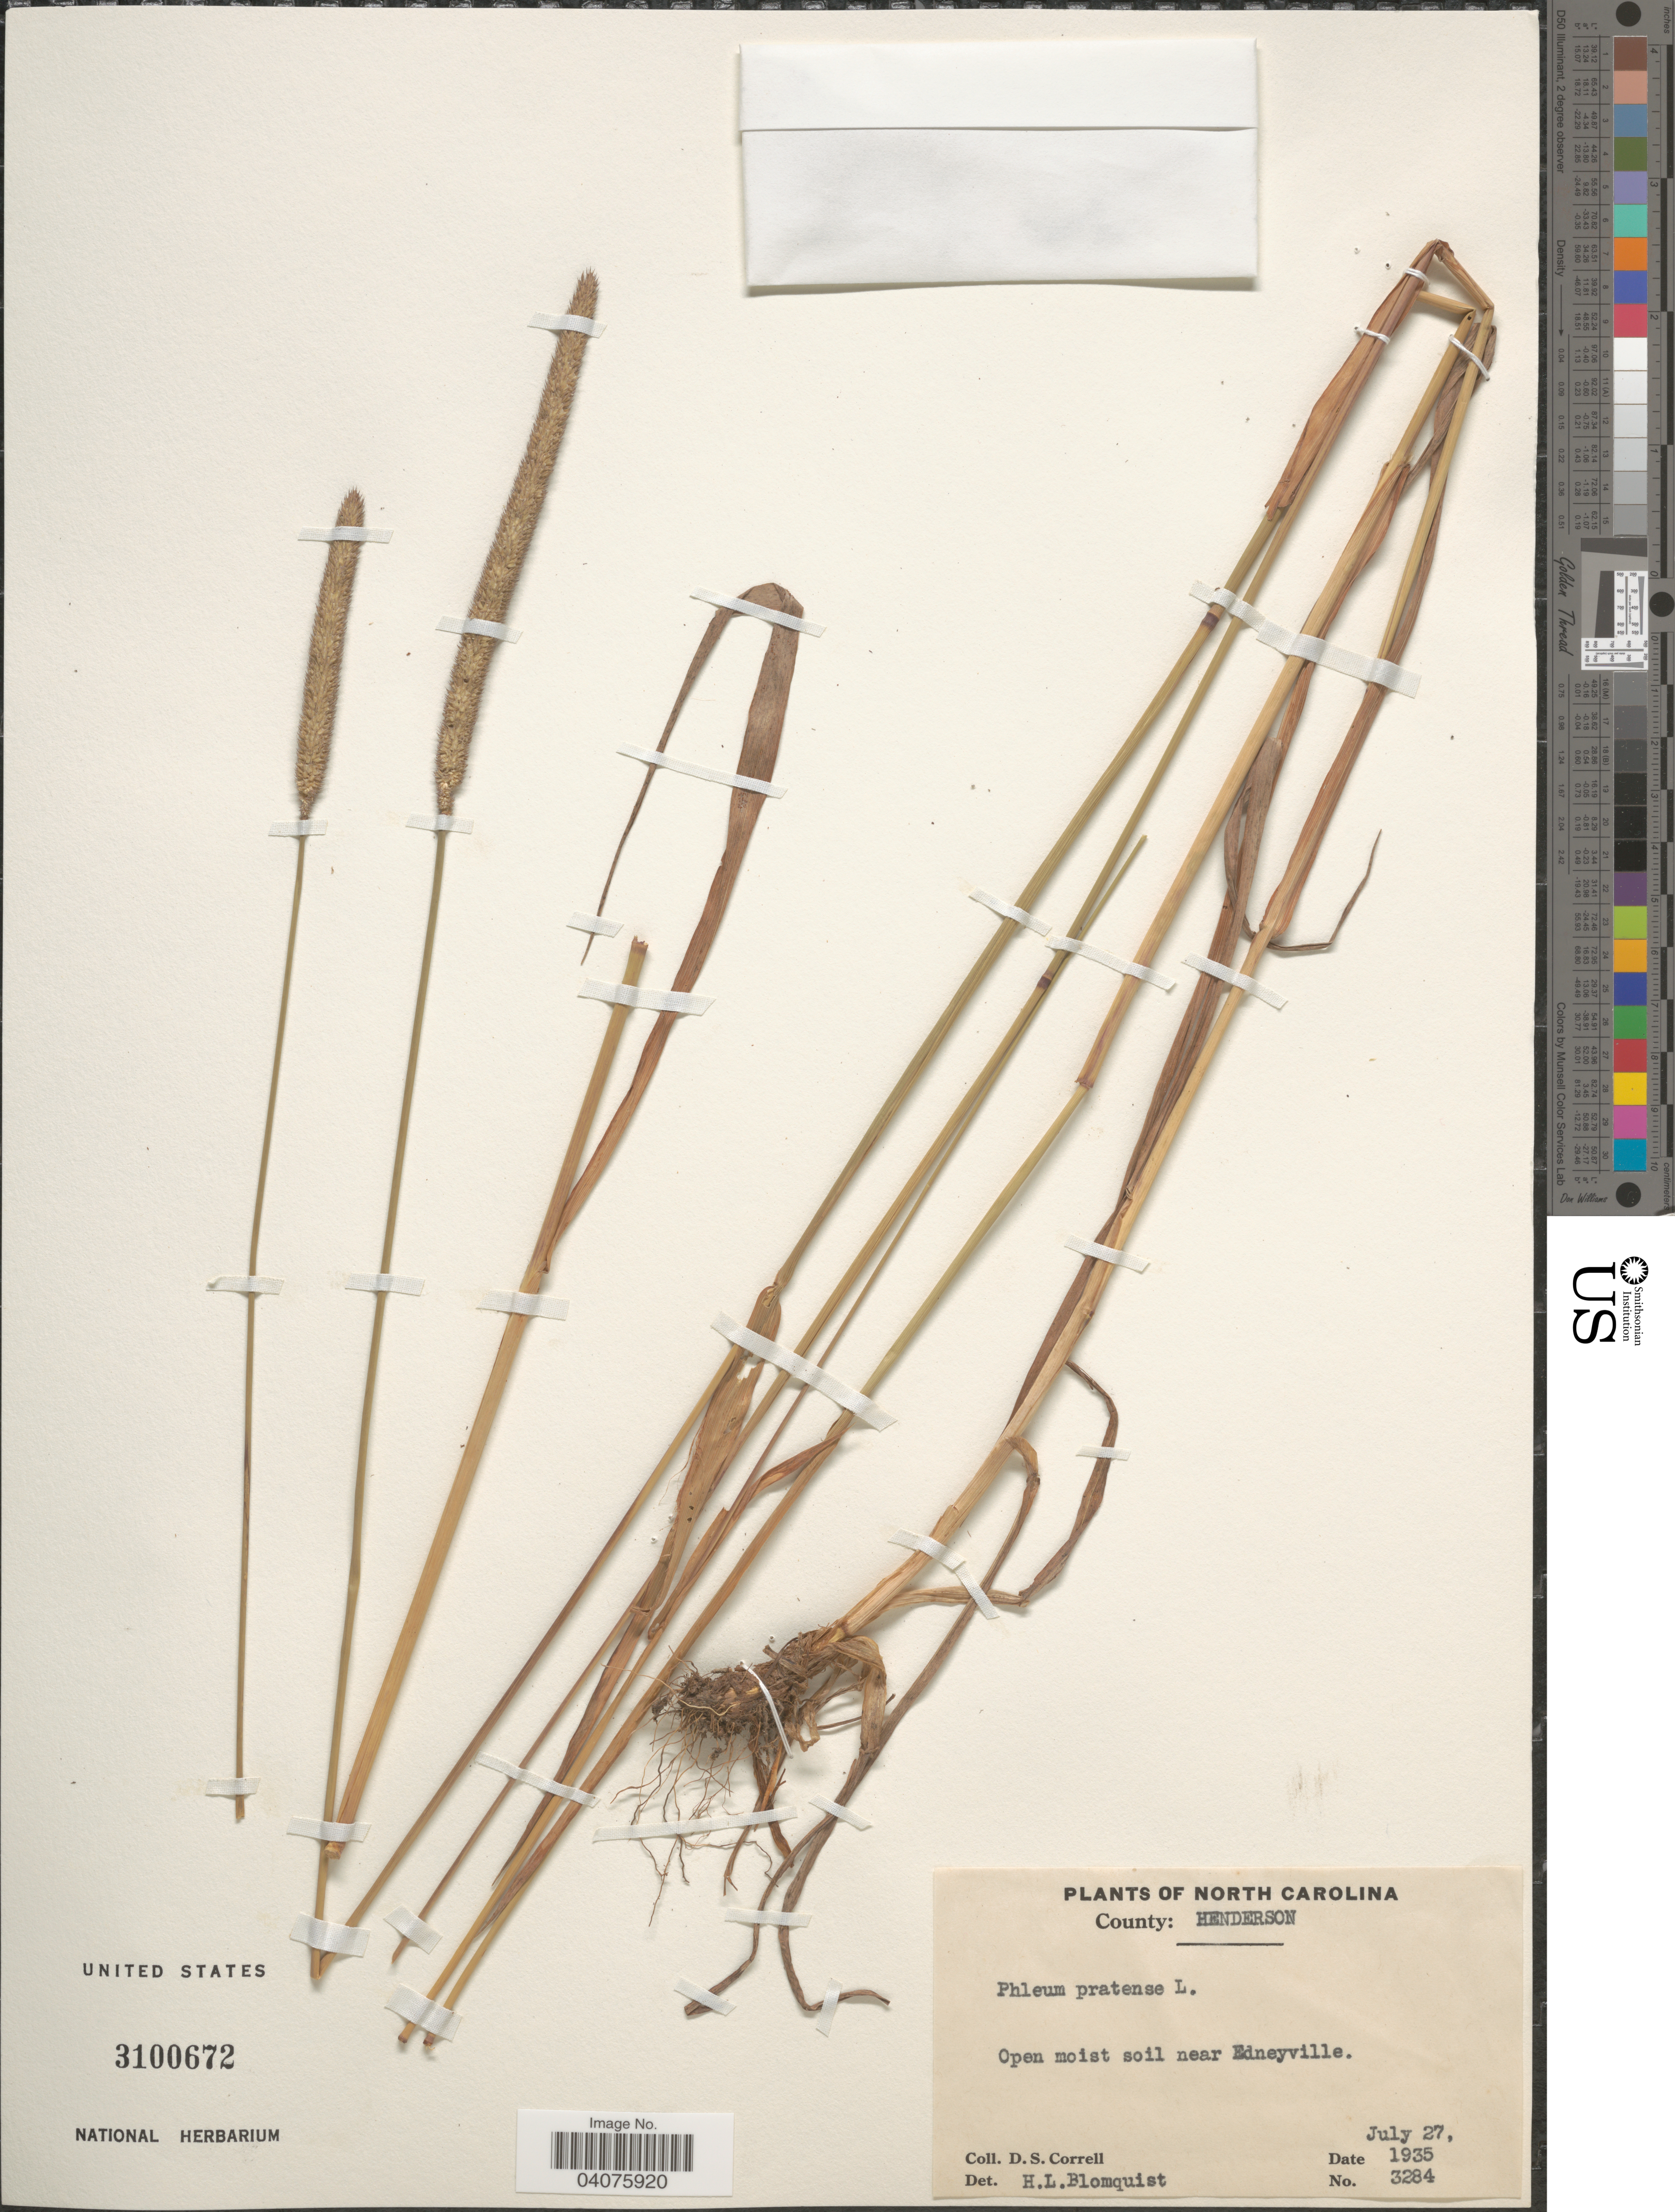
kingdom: Plantae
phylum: Tracheophyta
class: Liliopsida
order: Poales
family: Poaceae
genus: Phleum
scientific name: Phleum pratense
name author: L.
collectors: D. S. Correll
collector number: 3284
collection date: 1935-07-27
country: United States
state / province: North Carolina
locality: County: Henderson. Near Edneyville.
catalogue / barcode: US 3100672